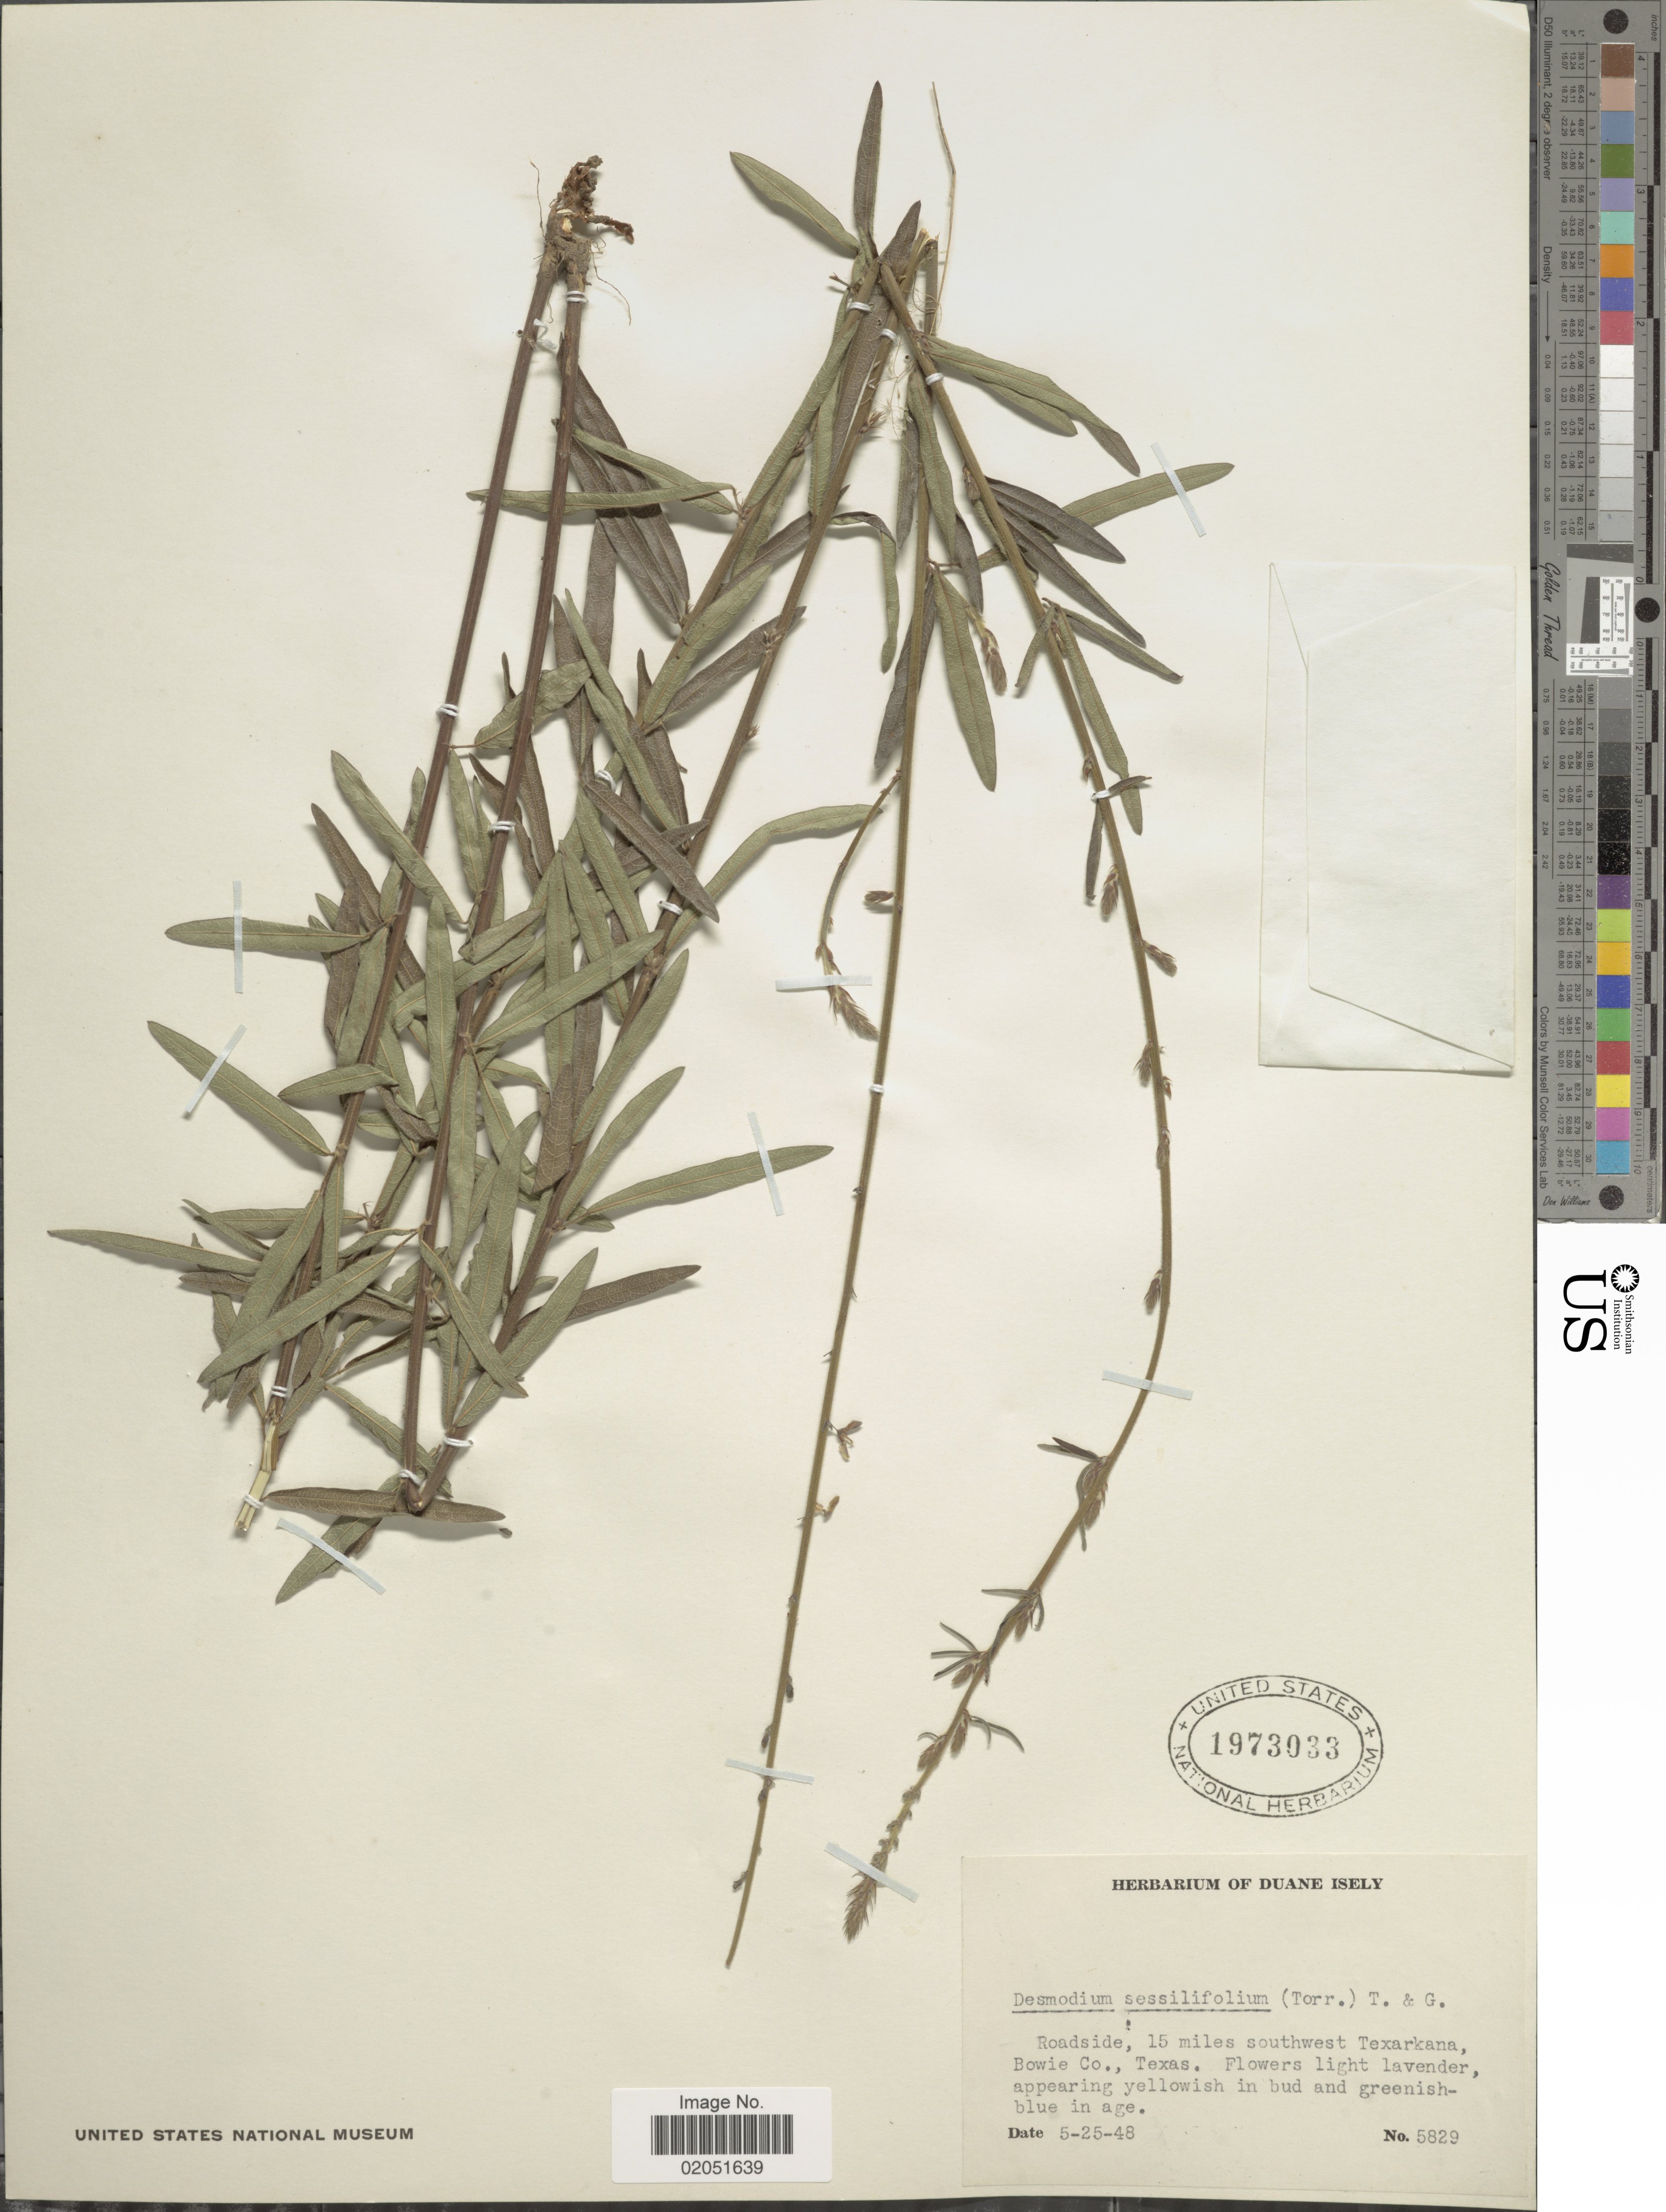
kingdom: Plantae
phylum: Tracheophyta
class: Magnoliopsida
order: Fabales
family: Fabaceae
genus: Desmodium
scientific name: Desmodium sessilifolium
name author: Torr. & A. Gray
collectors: ex. herb. Duane Isely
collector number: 5829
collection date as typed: Transcribed d/m/y: 25/5/48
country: United States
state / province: Texas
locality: Roadside, 15 miles southwest Texarkana, Bowie Co., Texas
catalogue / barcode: US 1973033